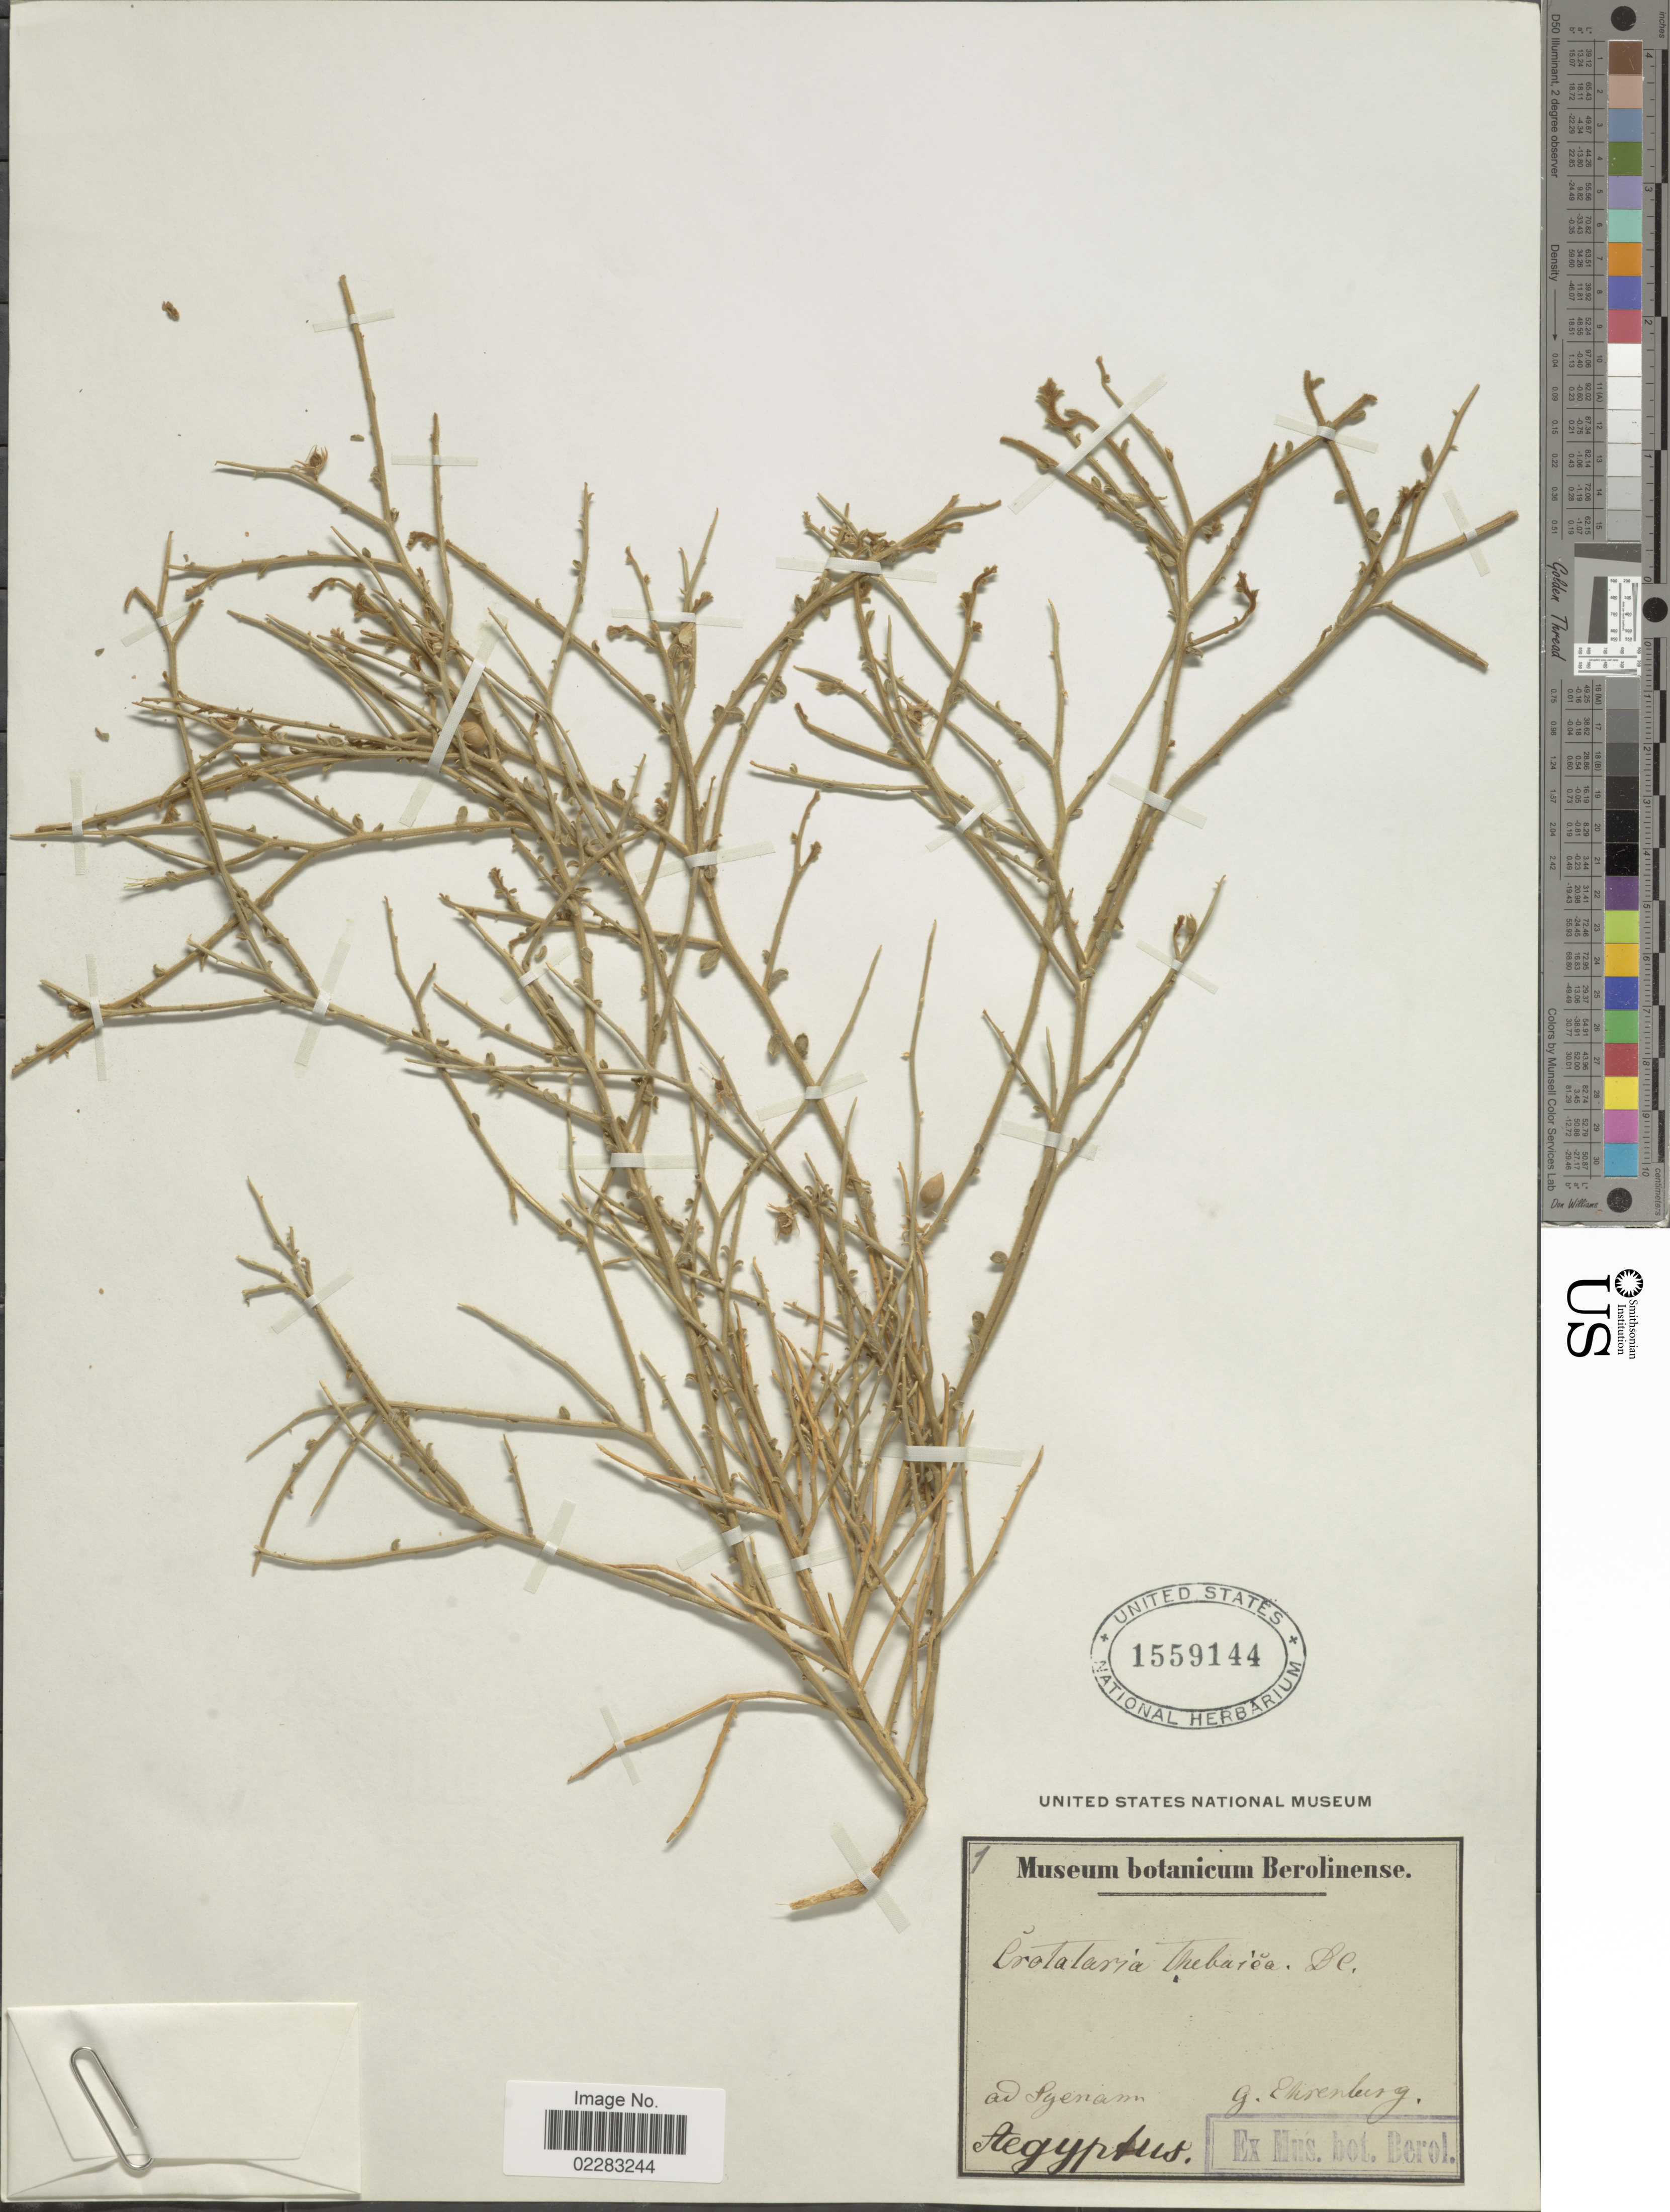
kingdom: Plantae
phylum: Tracheophyta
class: Magnoliopsida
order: Fabales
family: Fabaceae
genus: Crotalaria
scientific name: Crotalaria thebaica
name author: (Delile) DC.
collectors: ex herb. Hort. Bot. Berolinense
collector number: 1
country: Egypt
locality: Ad Syenam. Aegyptus.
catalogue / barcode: US 1559144